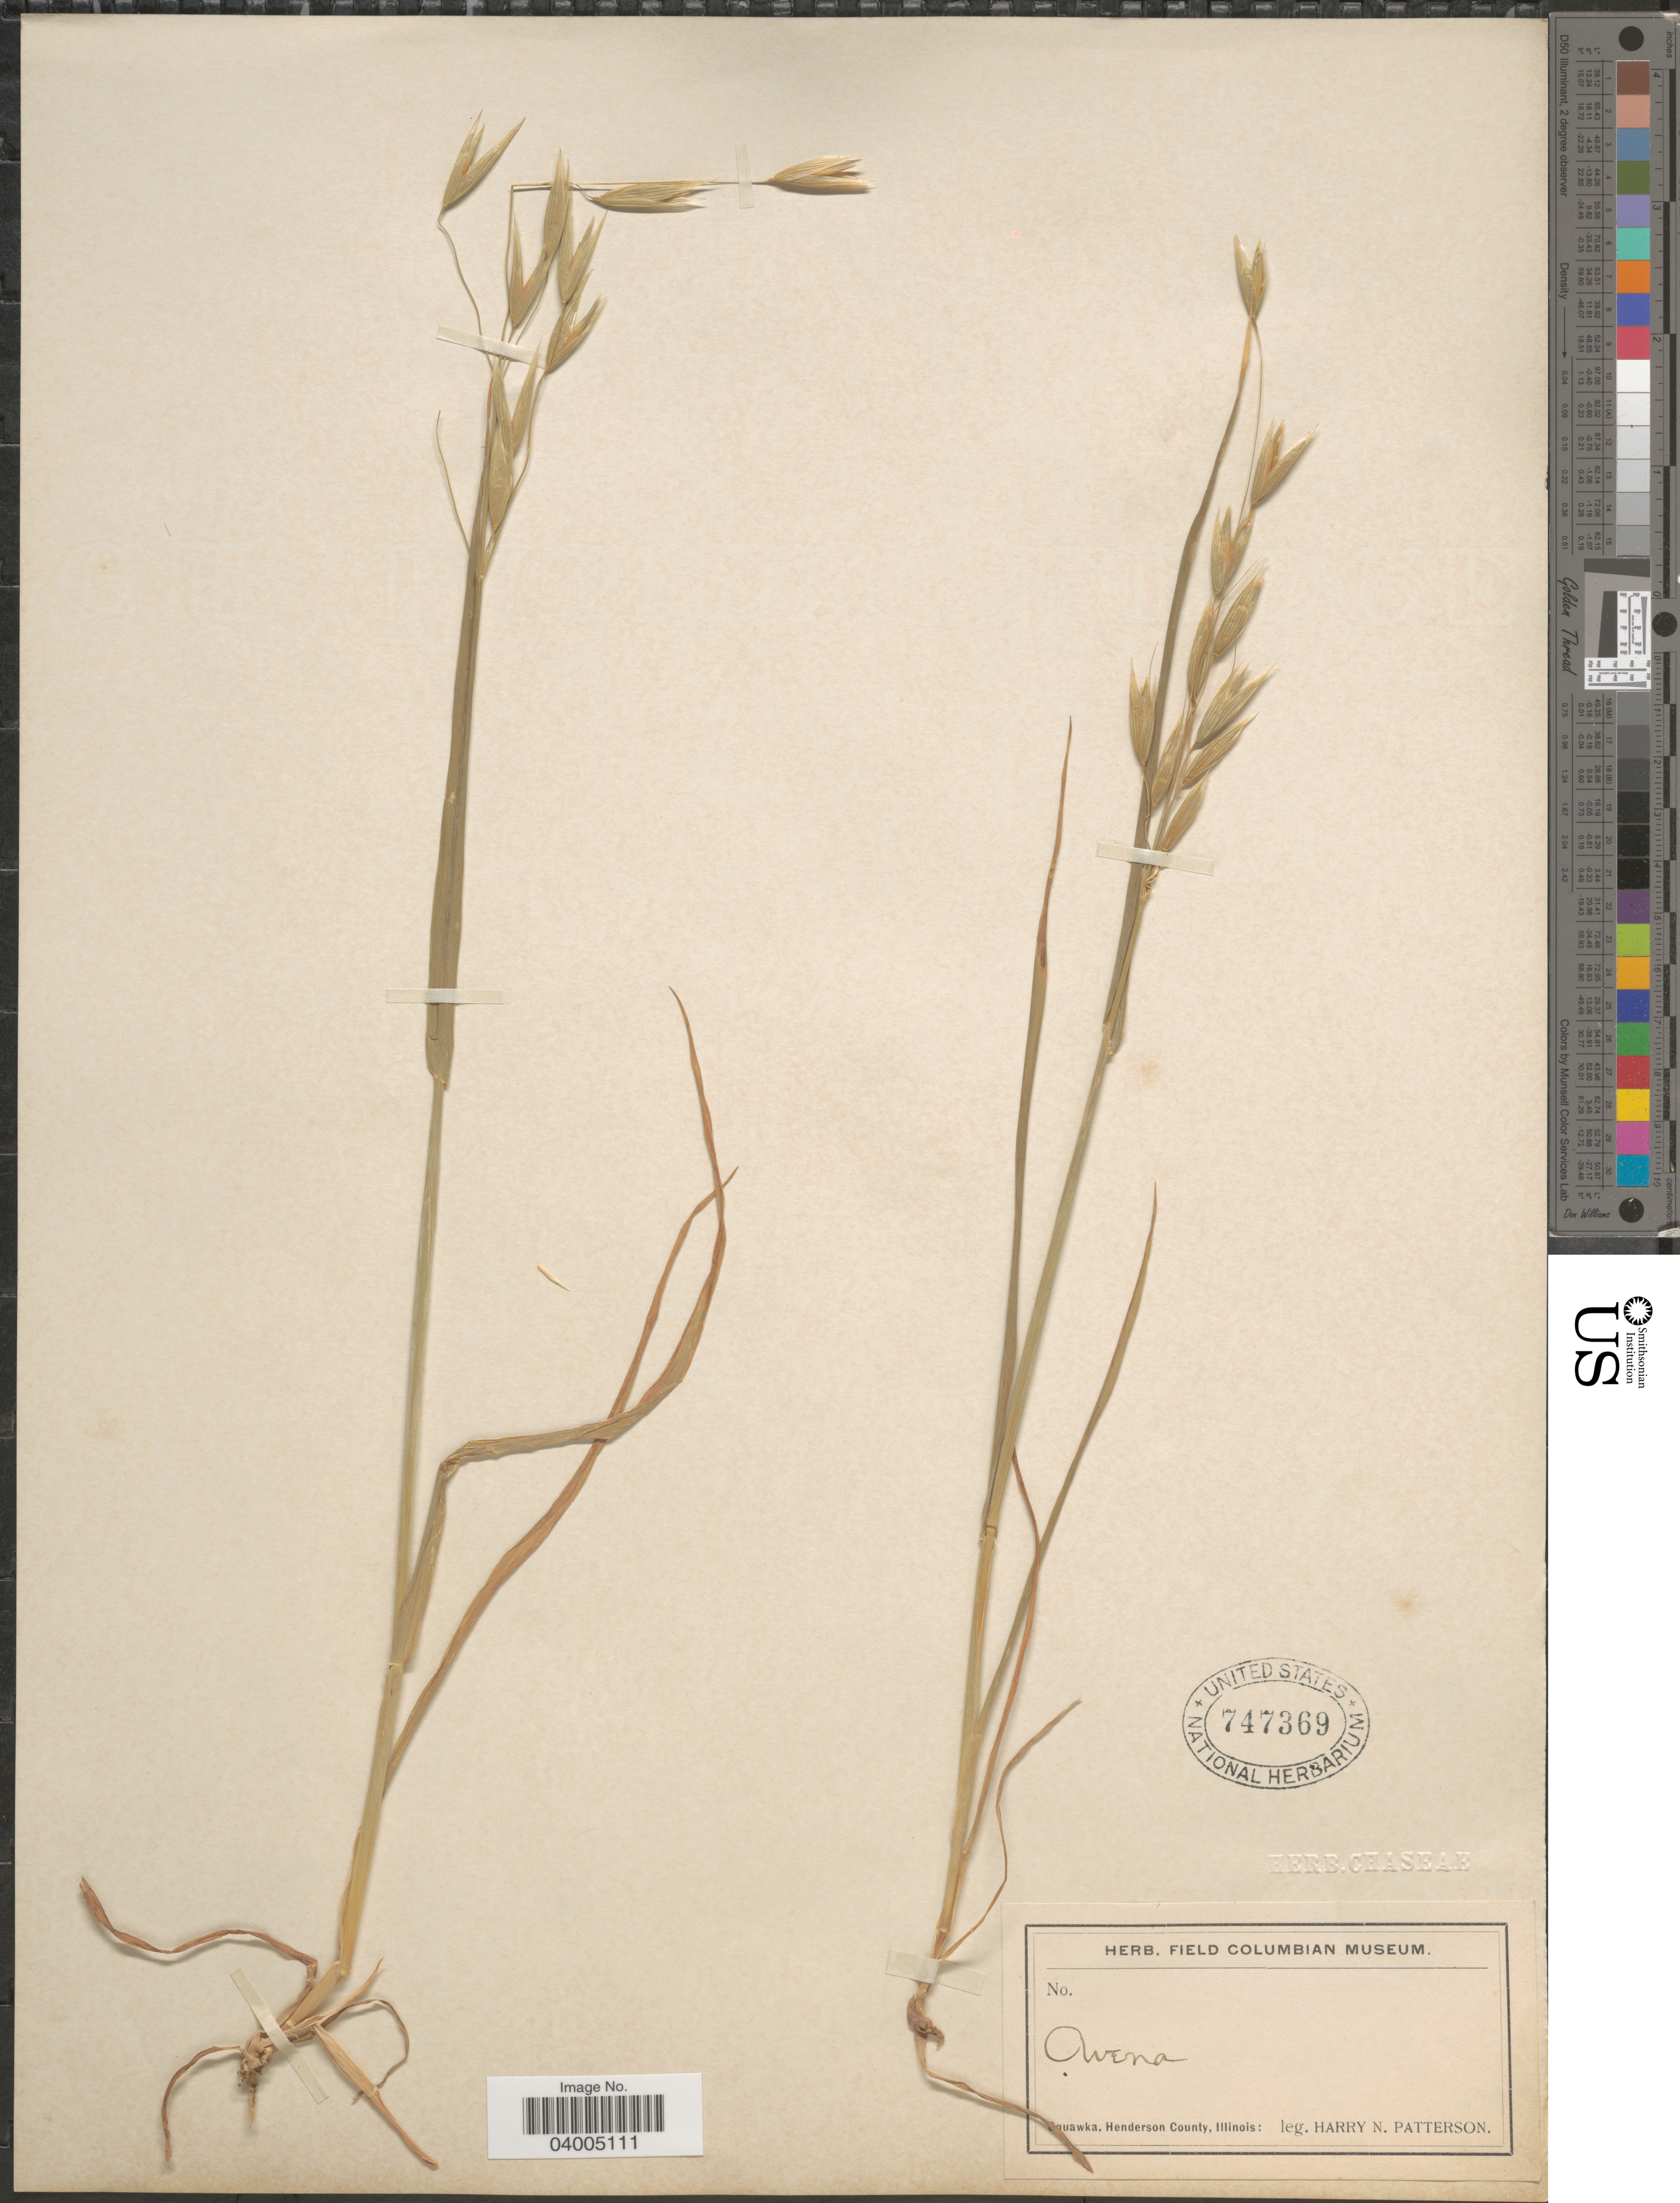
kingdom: Plantae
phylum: Tracheophyta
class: Liliopsida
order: Poales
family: Poaceae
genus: Avena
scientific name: Avena sativa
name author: L.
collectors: H. N. Patterson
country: United States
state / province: Illinois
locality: Oquawka, Henderson County.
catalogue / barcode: US 747369